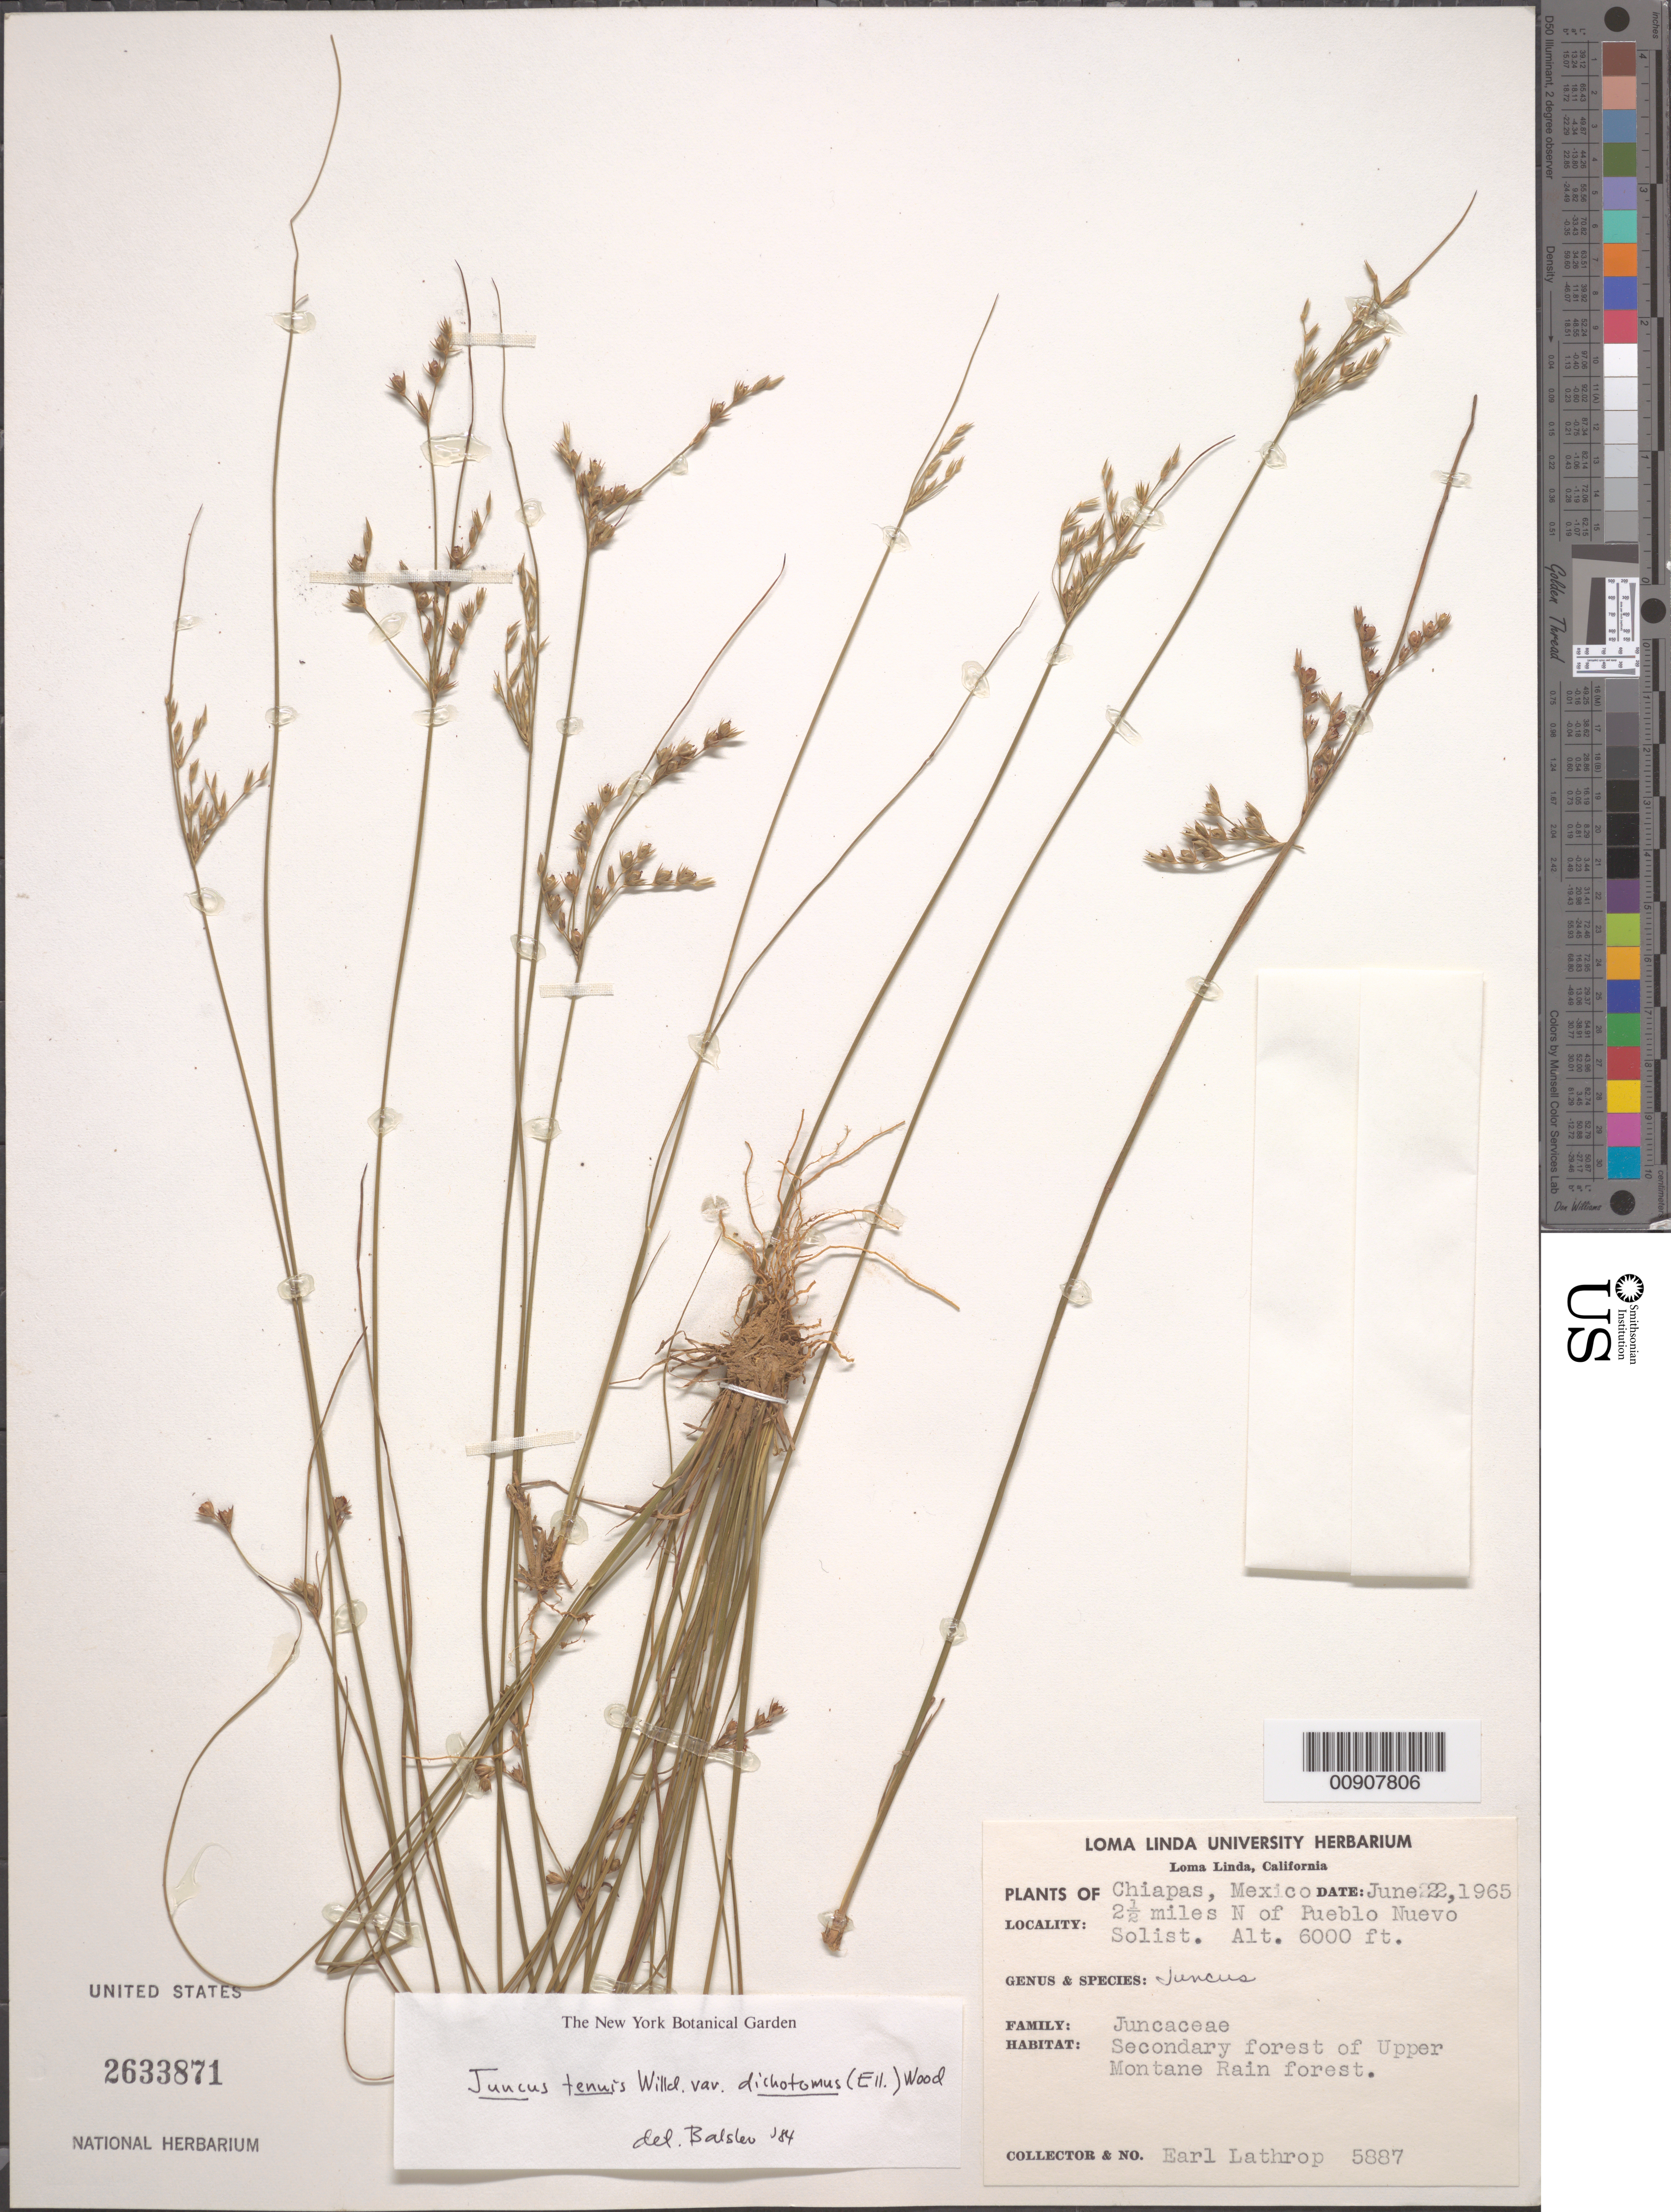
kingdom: Plantae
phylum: Tracheophyta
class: Liliopsida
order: Poales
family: Juncaceae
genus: Juncus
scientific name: Juncus tenuis var. dichotomus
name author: (Elliott) Alph. Wood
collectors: E. W. Lathrop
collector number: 5887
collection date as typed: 22 Jun 1965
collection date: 1965-06-22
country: Mexico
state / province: Chiapas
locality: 2½ miles N of Pueblo Nuevo Solistahuacán, Chiapas.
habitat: Secondary forest of Upper Montane Rain forest.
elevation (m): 1829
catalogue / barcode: US 2633871